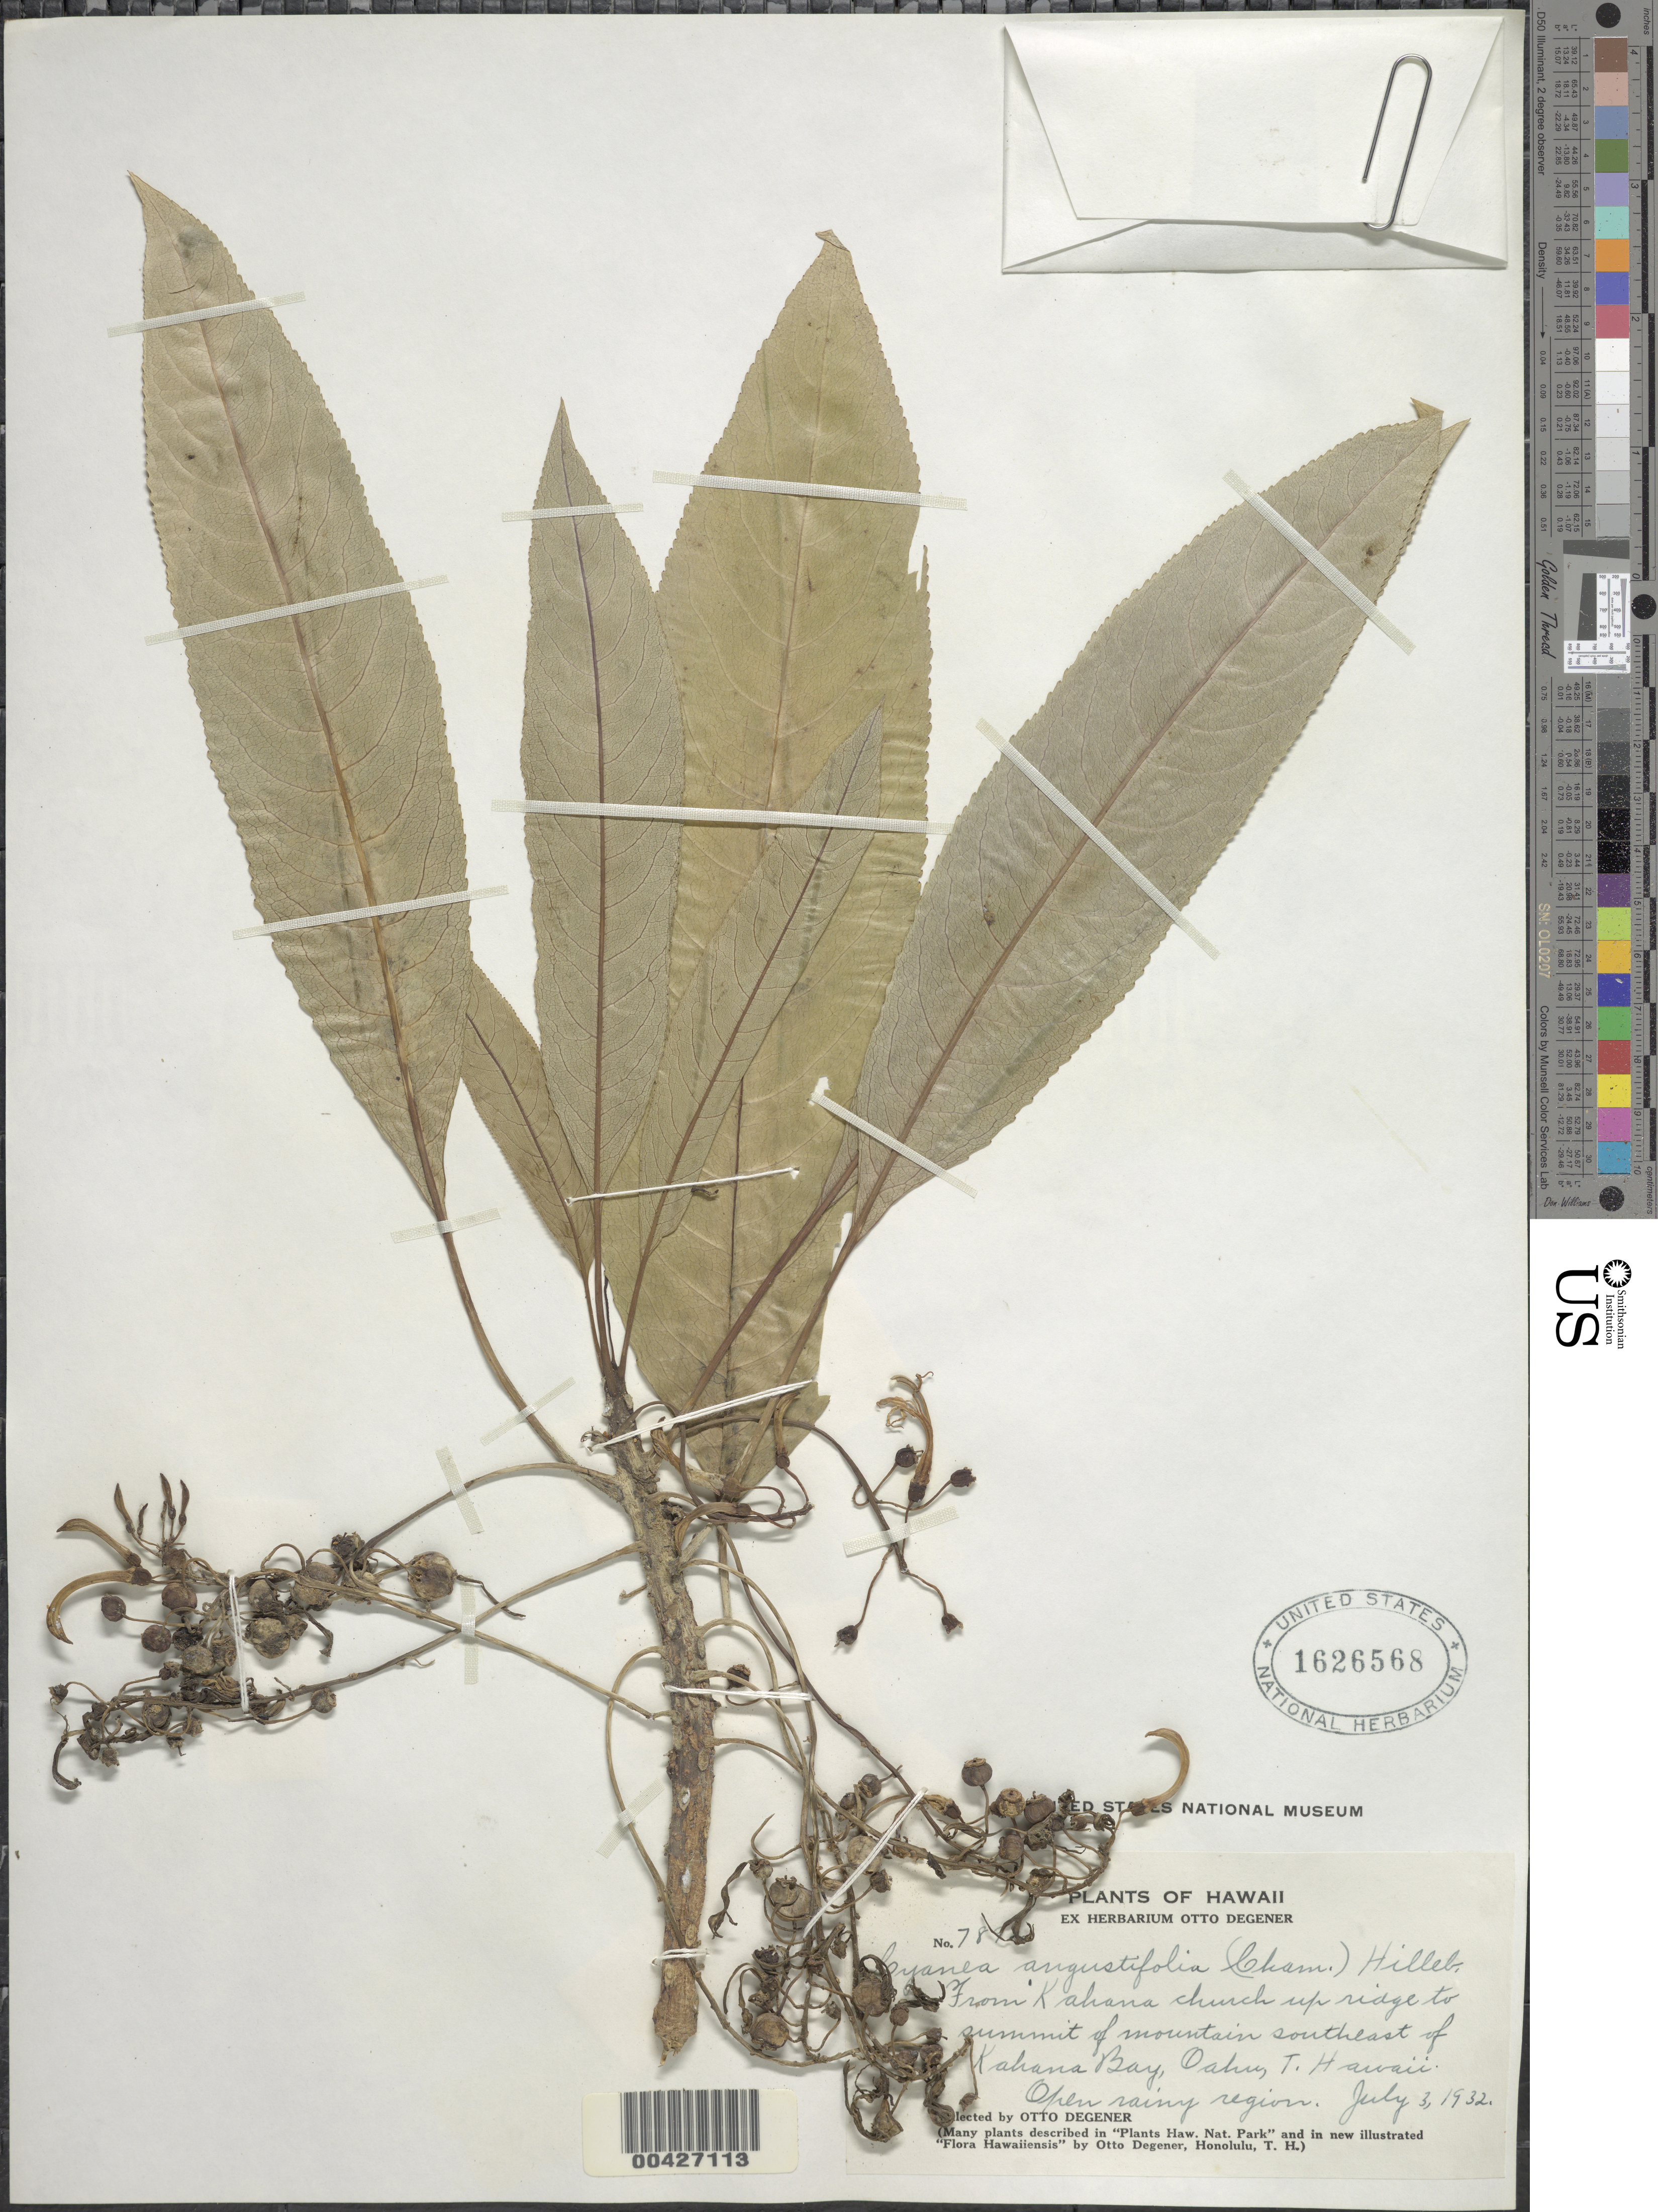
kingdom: Plantae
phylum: Tracheophyta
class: Magnoliopsida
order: Asterales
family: Campanulaceae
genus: Cyanea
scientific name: Cyanea angustifolia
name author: (Cham.) Hillebr.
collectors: O. Degener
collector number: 7892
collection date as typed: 3 Jul 1932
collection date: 1932-07-03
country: United States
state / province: Hawaii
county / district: Honolulu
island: Oahu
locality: From Kahana church up ridge to summit of mountain southeast of Kahana Bay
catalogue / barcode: US 1626568